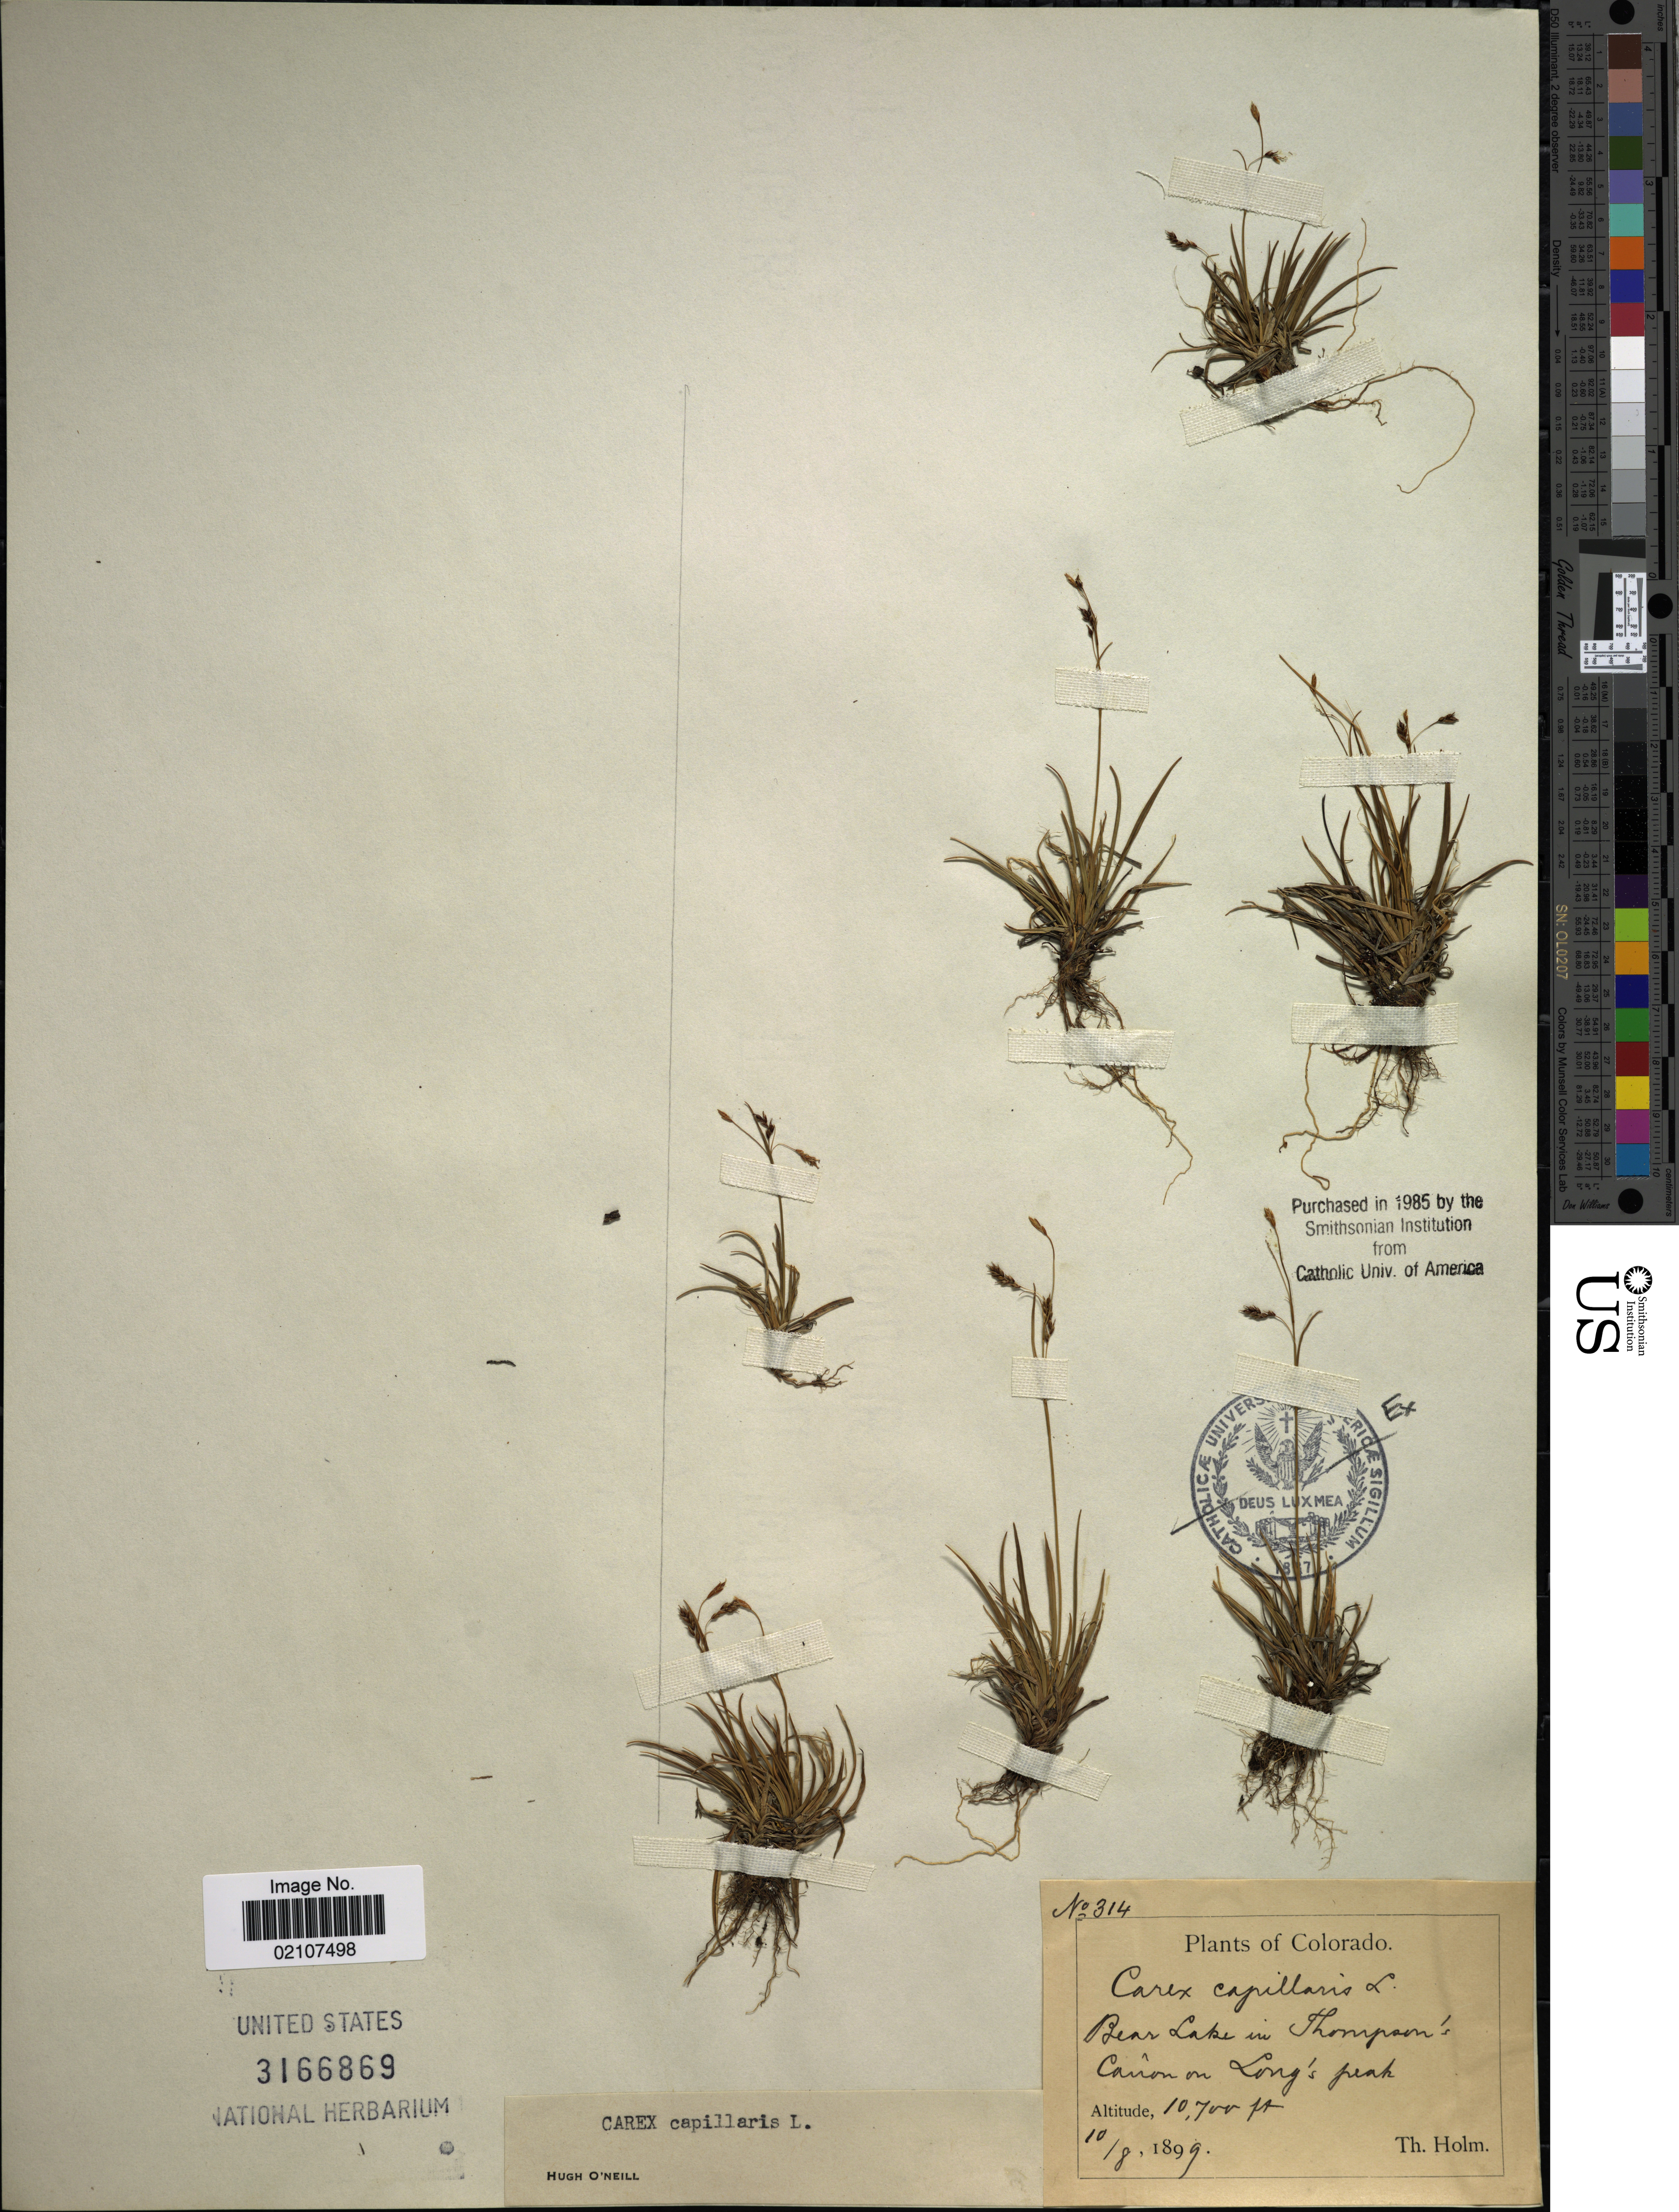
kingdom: Plantae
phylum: Tracheophyta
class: Liliopsida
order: Poales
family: Cyperaceae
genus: Carex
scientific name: Carex capillaris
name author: L.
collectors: T. Holm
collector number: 314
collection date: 1899-10-08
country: United States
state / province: Colorado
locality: Bear Lake in Thompson's Cañon on Long's peak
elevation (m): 3261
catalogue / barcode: US 3166869